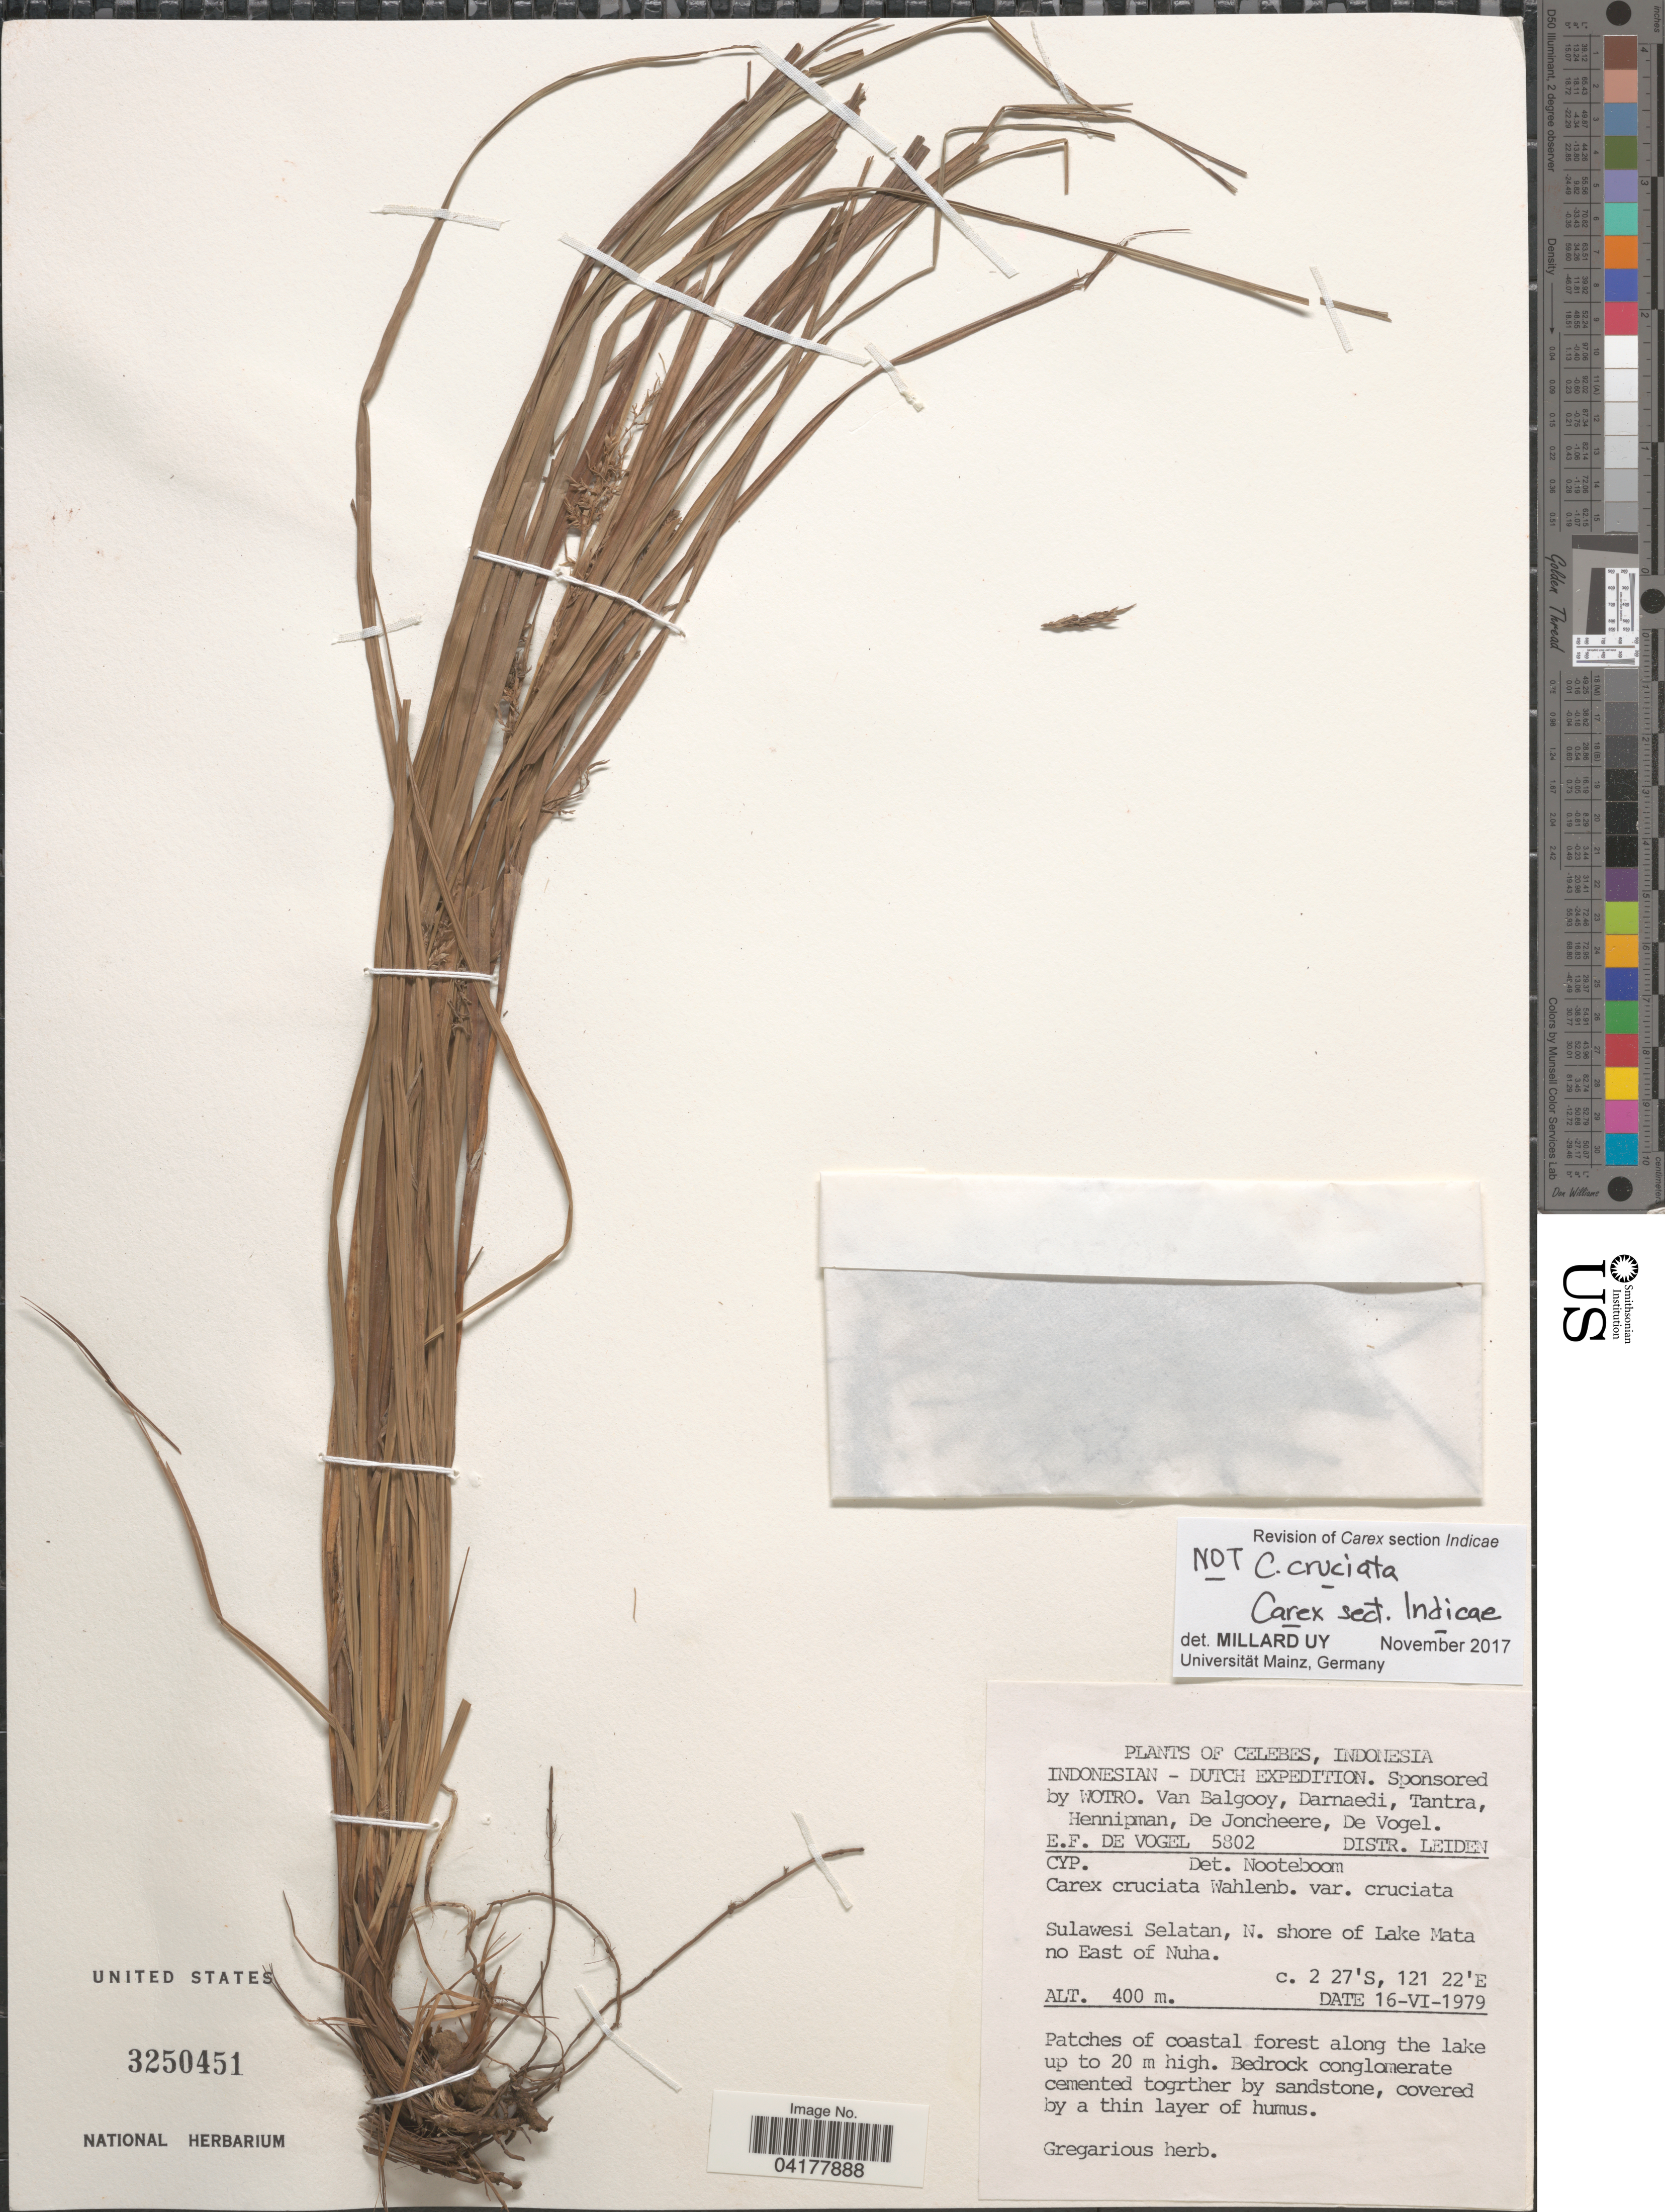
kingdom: Plantae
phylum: Tracheophyta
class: Liliopsida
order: Poales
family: Cyperaceae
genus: Carex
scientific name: Carex sp.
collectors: E. F. de Vogel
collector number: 5802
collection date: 1979-06-16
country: Indonesia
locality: Celebes. Sulawesi Selatan, N. shore of Lake Mata no East of Nuha.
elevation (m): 400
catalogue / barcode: US 3250451